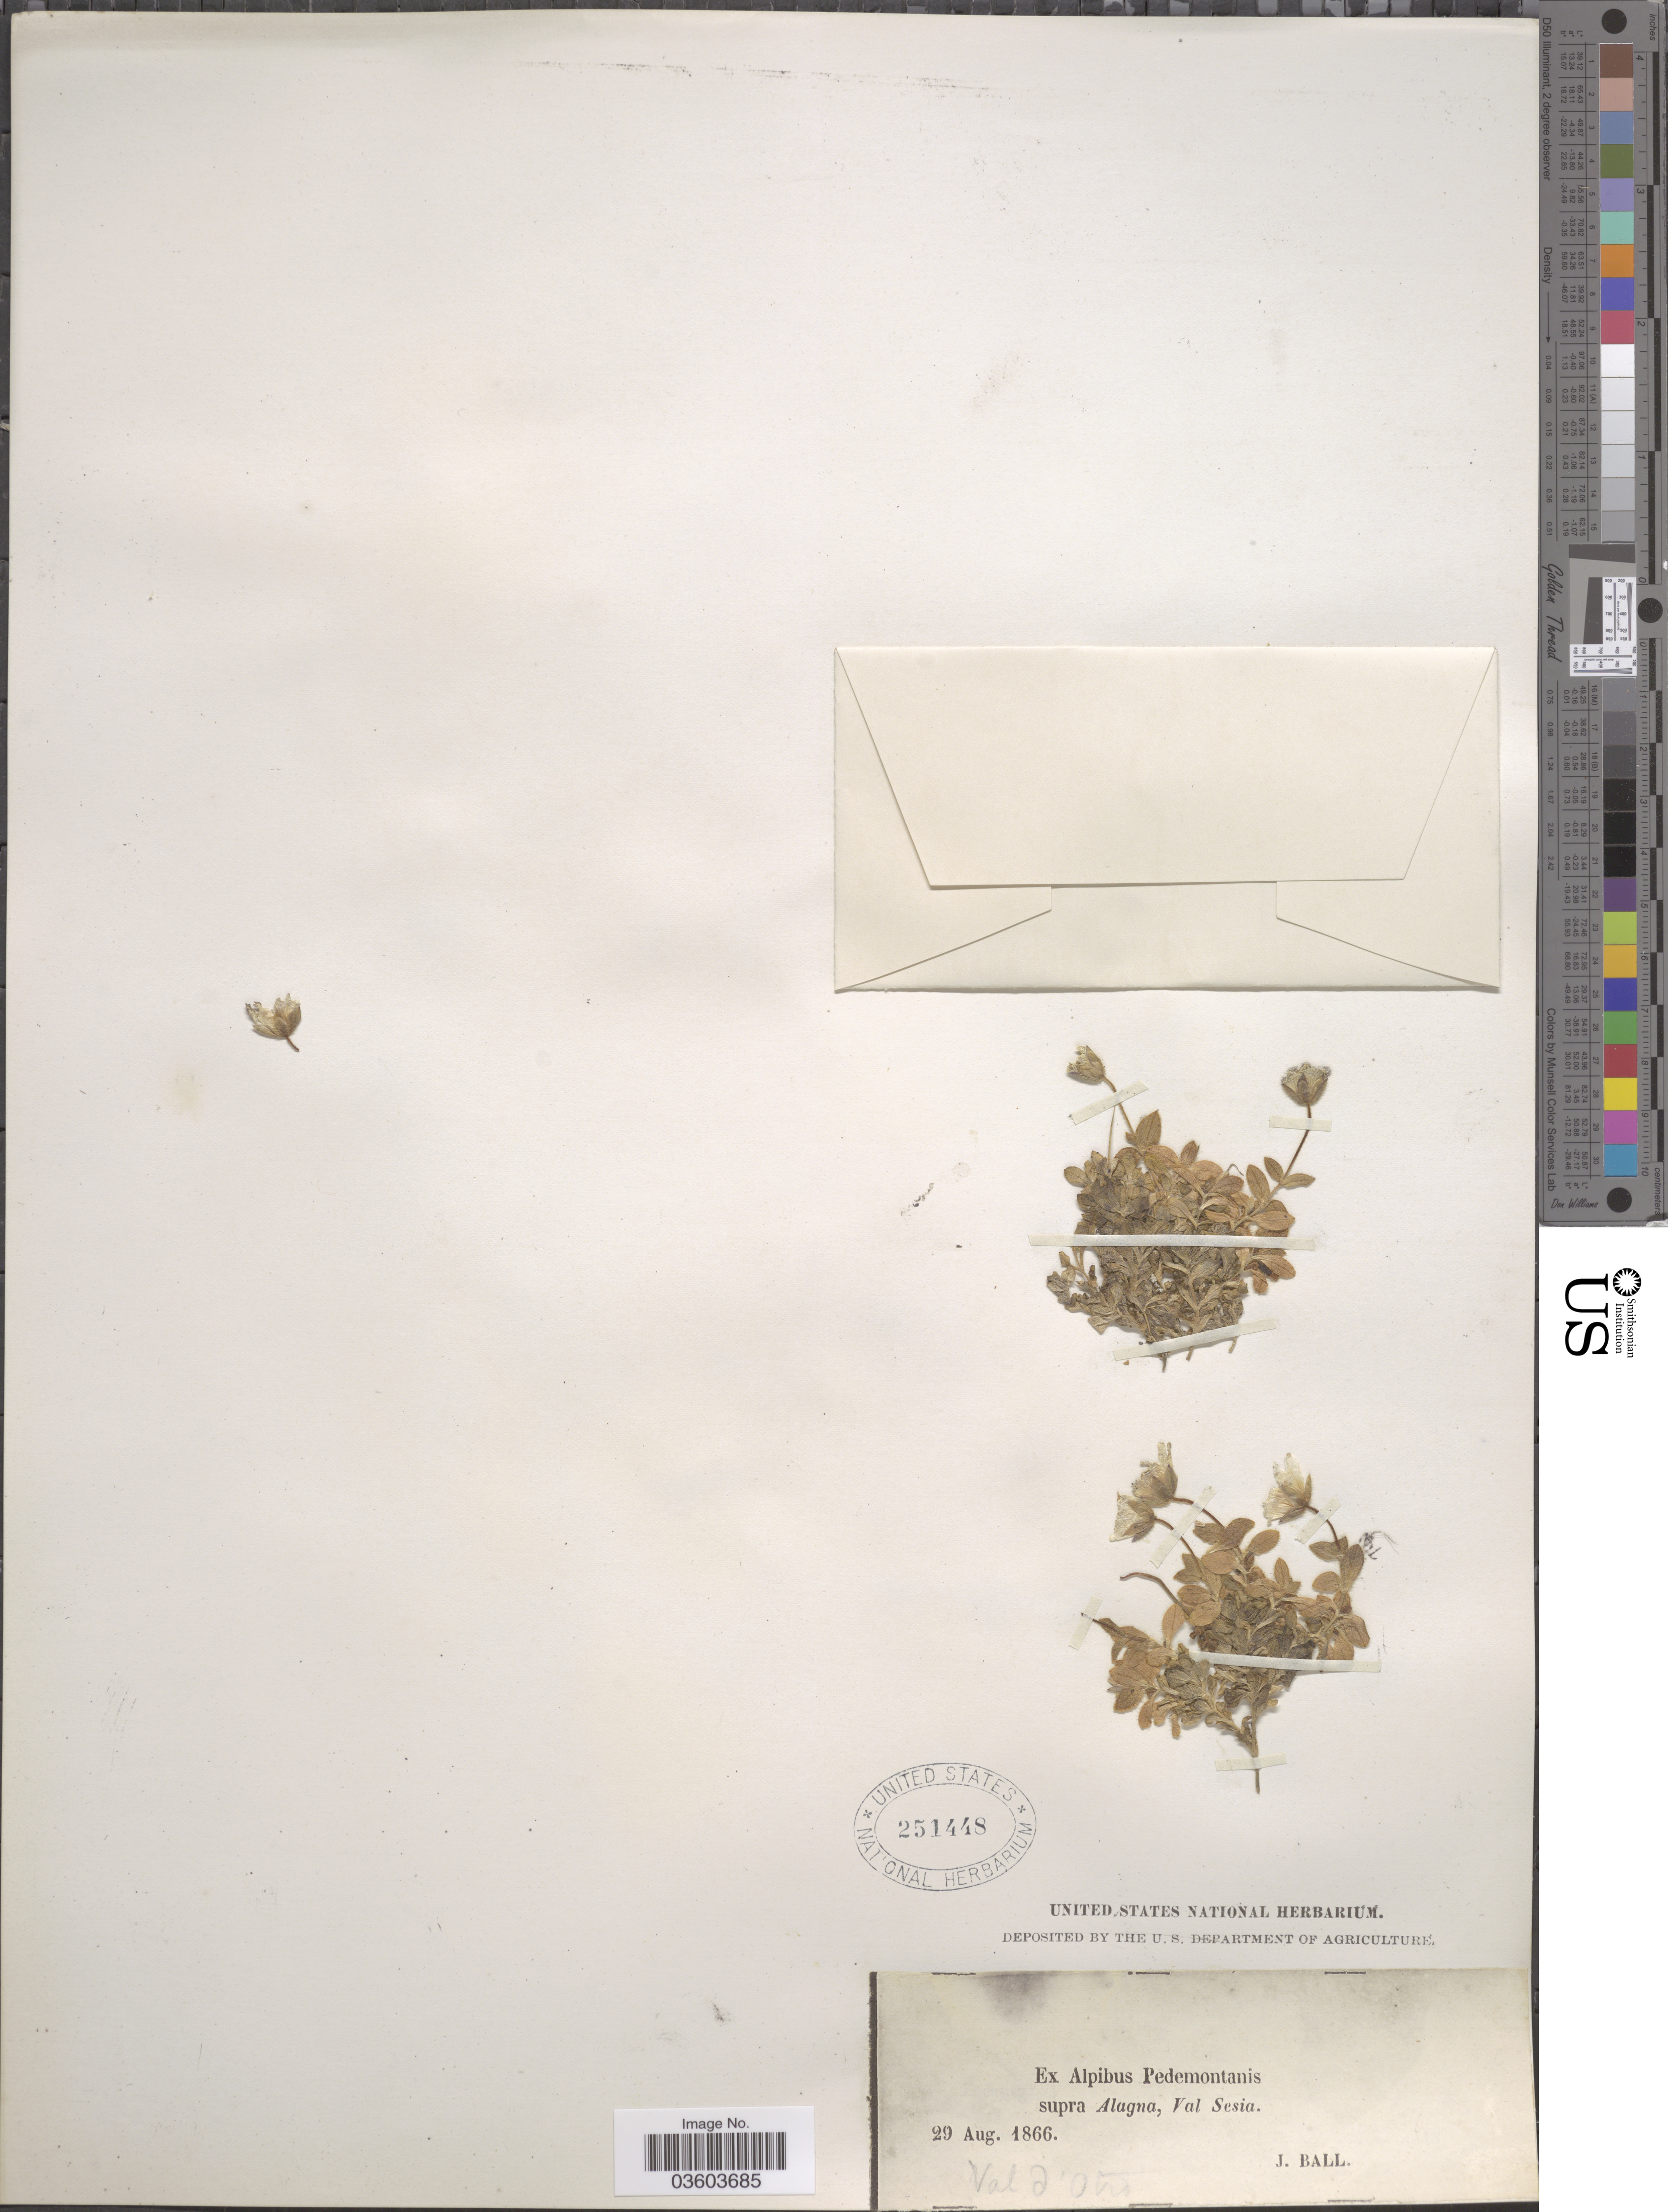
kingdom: Plantae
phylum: Tracheophyta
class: Magnoliopsida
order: Caryophyllales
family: Caryophyllaceae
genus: Cerastium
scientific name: Cerastium sp.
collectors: J. Ball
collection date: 1866-08-29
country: Italy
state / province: Piedmont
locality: Ex Alpibus Pedemontanis, supra Alagna, Val Sesia. Val d'Otro.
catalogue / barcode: US 251448